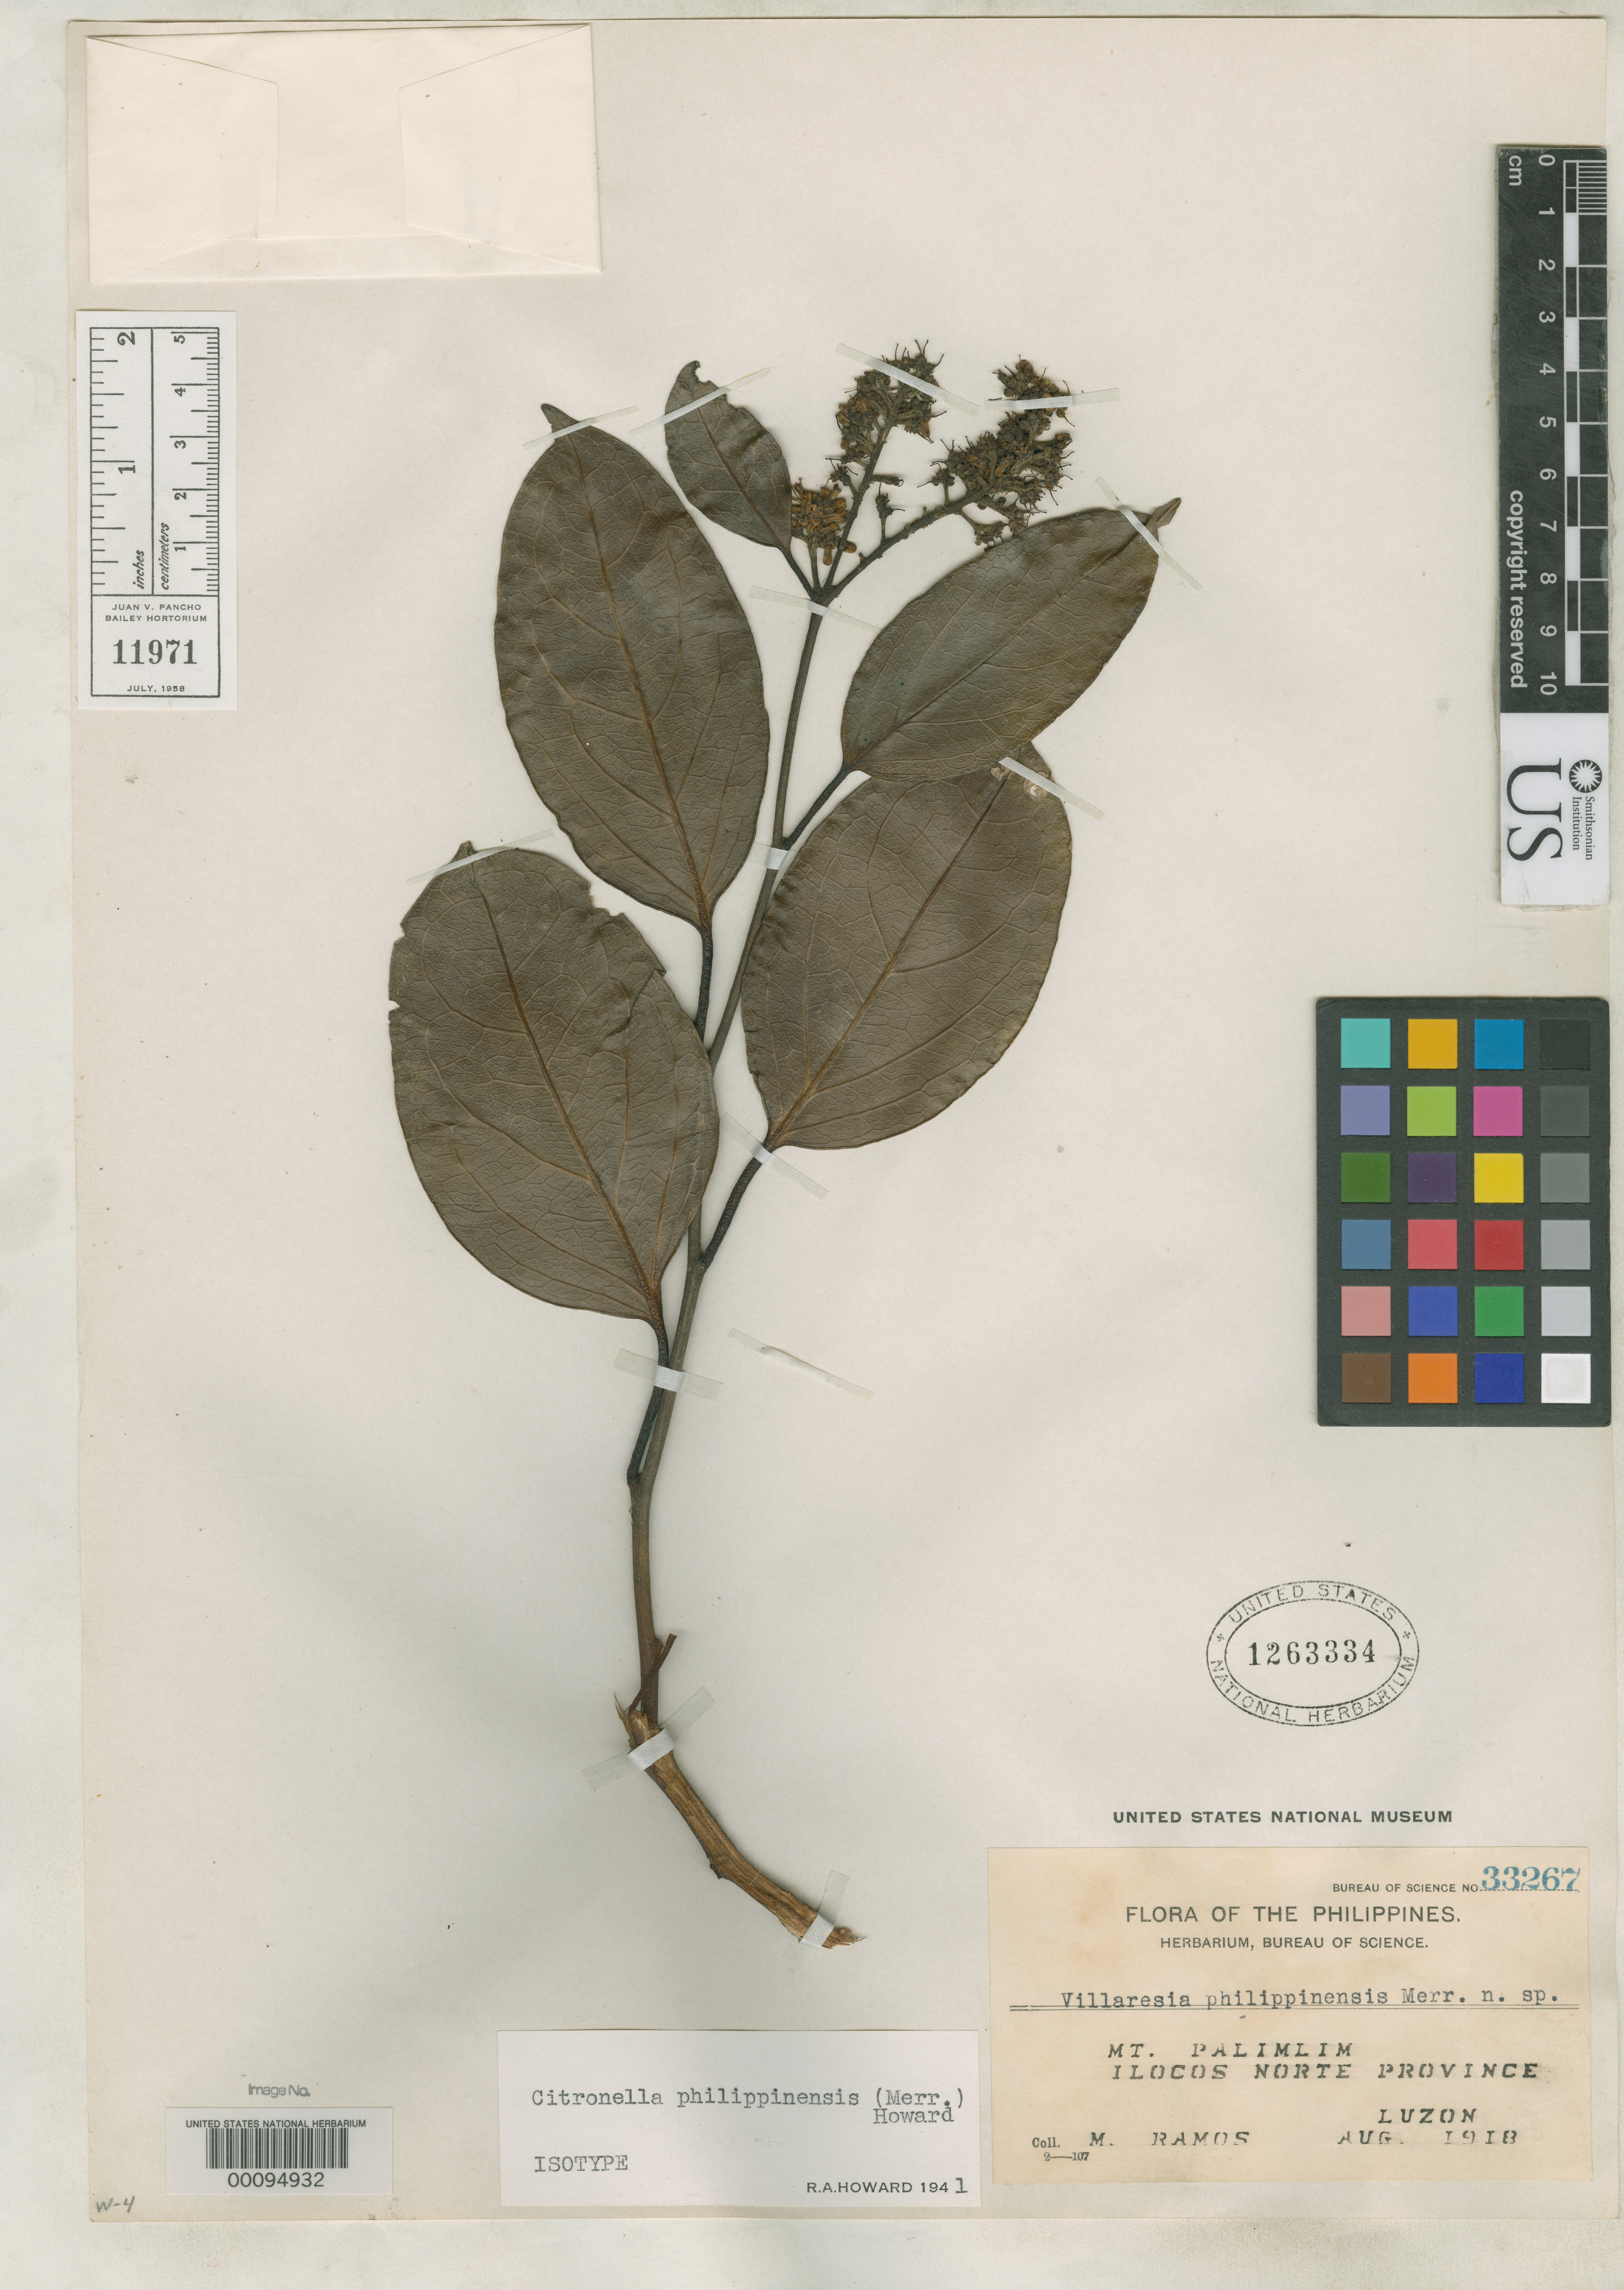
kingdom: Plantae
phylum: Tracheophyta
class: Magnoliopsida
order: Cardiopteridales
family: Cardiopteridaceae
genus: Villaresia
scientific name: Villaresia philippinensis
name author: Merr.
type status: Isotype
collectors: M. Ramos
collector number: Bur. Sci. 33267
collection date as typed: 20 Aug 1918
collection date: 1918-08-20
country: Philippines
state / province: Ilocos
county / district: Ilocos Norte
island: Luzon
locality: Mt Palimlim.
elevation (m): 1000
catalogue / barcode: US 1263334